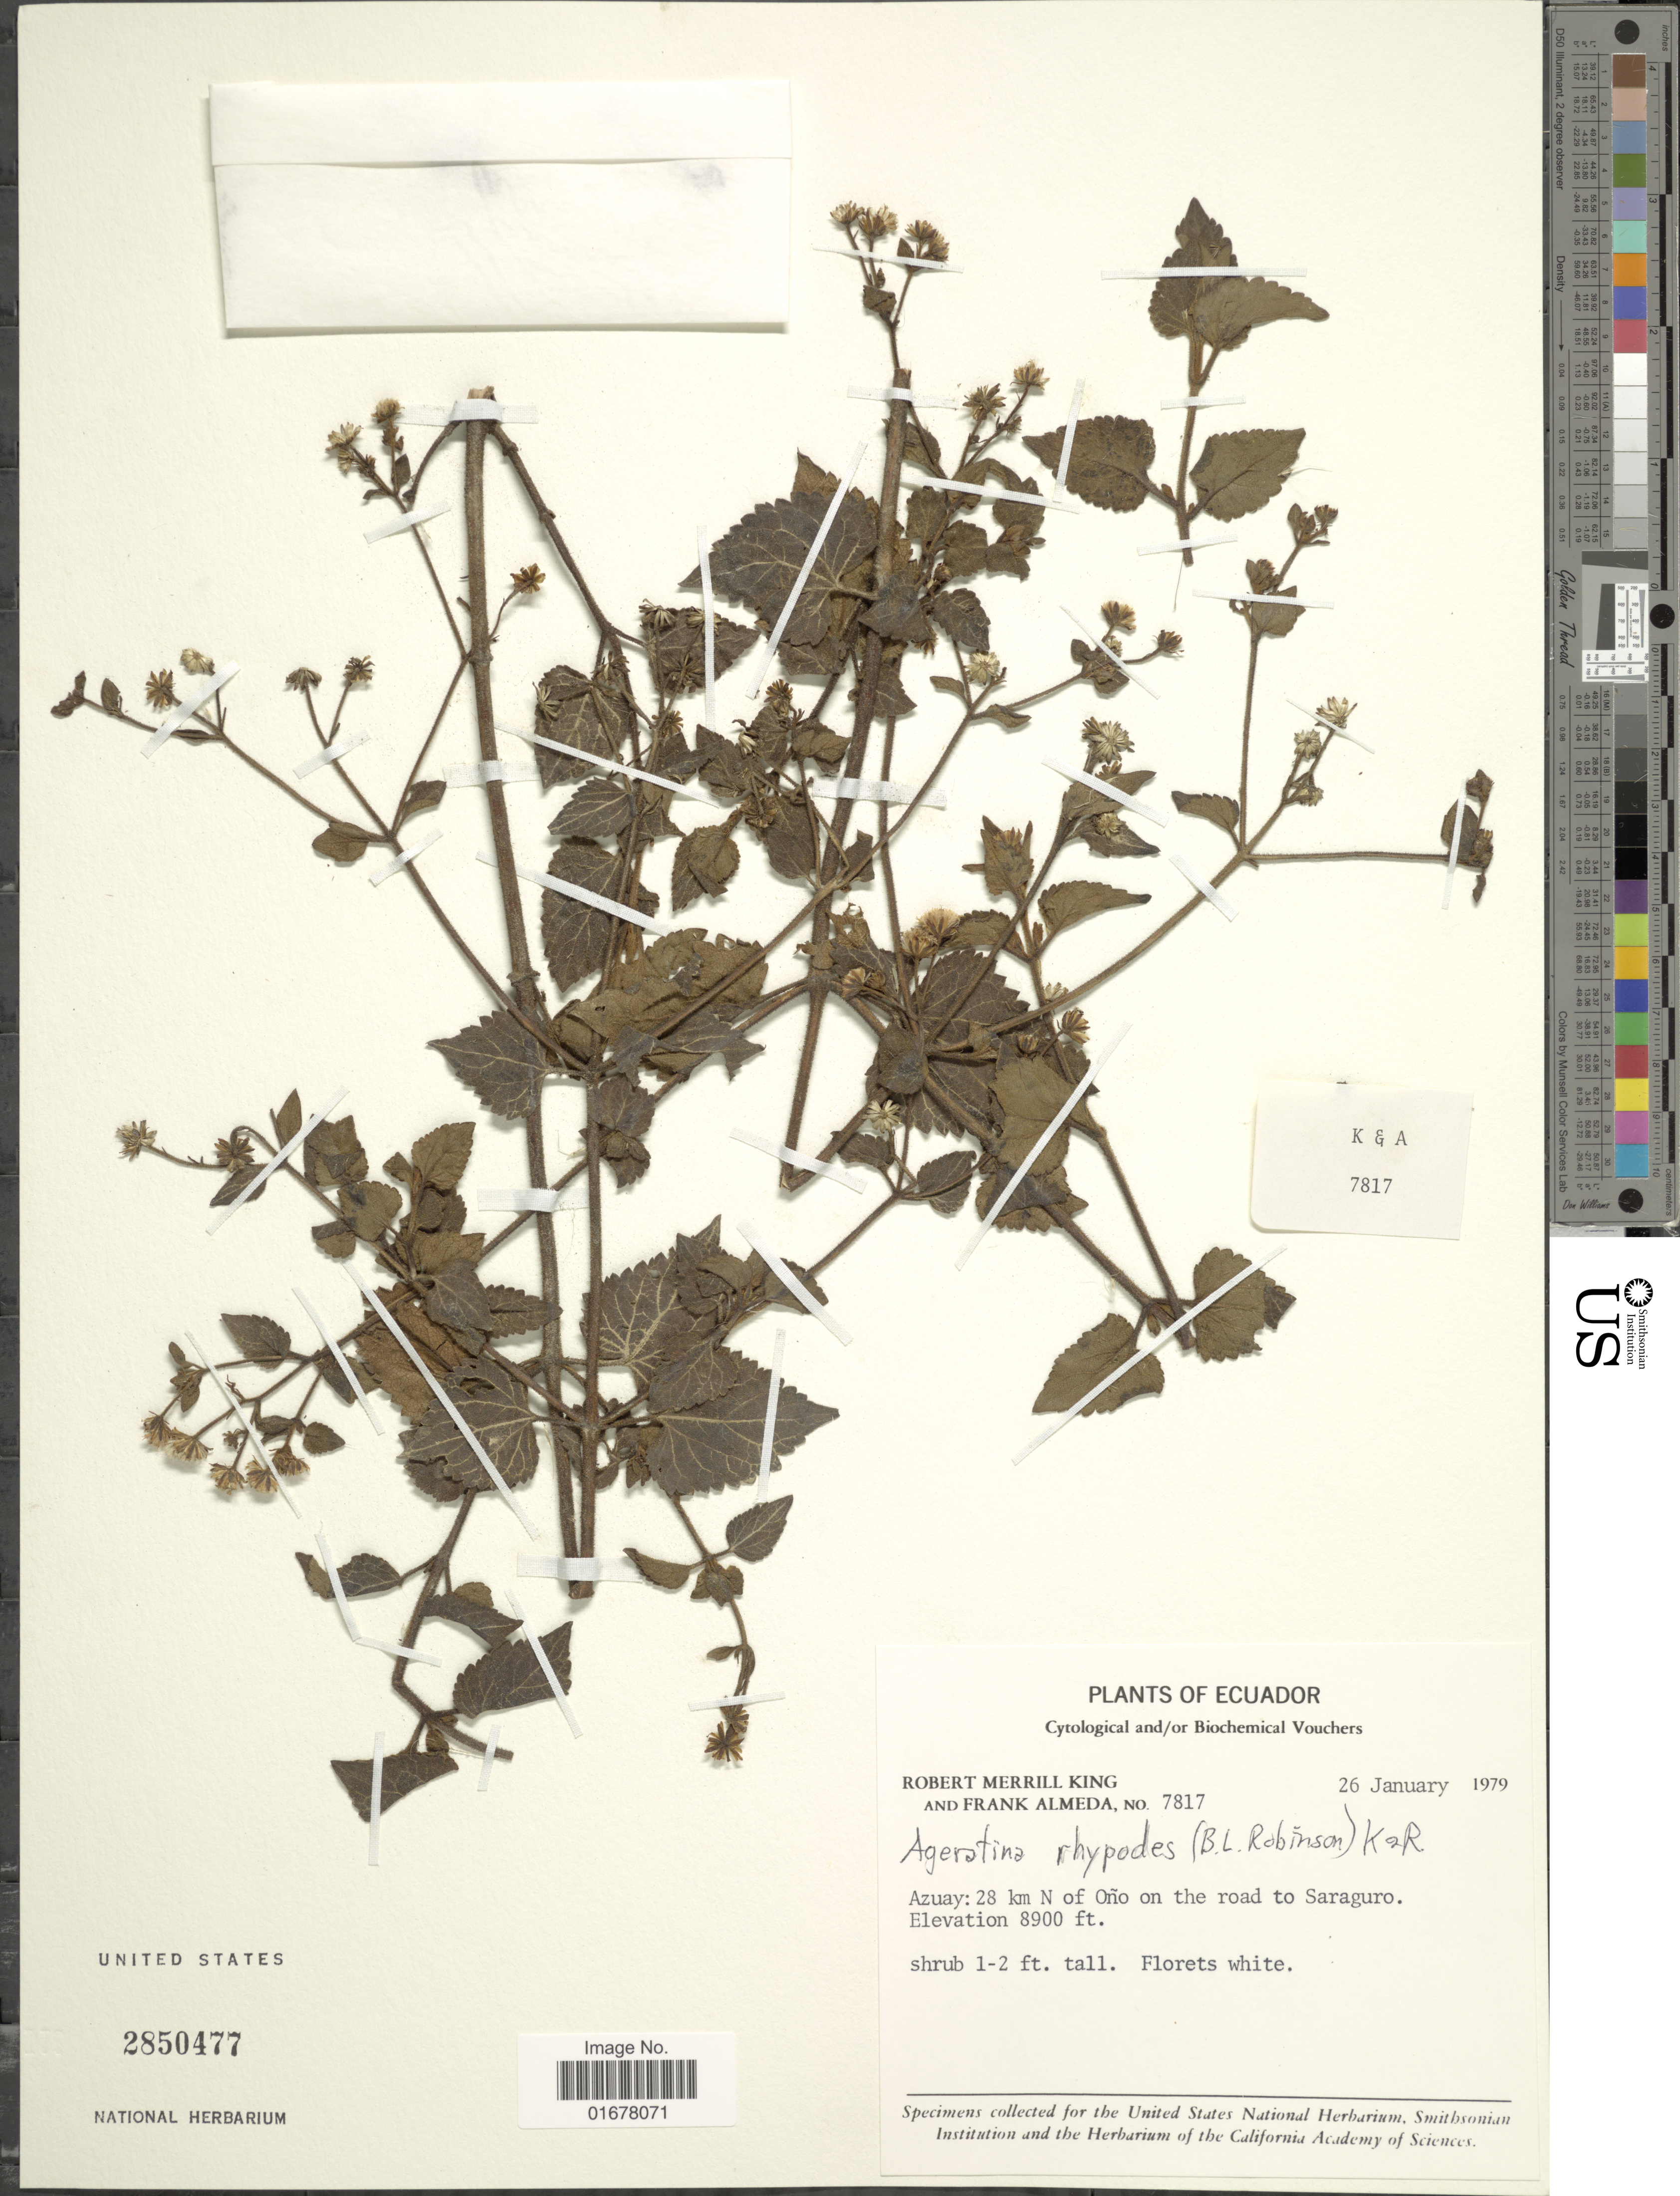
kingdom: Plantae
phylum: Tracheophyta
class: Magnoliopsida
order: Asterales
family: Asteraceae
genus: Ageratina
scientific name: Ageratina rhypodes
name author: (B.L. Rob.) R.M. King & H. Rob.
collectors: R. M. King & F. Almeda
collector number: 7817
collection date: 1979-01-26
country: Ecuador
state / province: Azuay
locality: Azuay: 28 km N of Ono on the road to Saraguro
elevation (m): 2713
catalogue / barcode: US 2850477